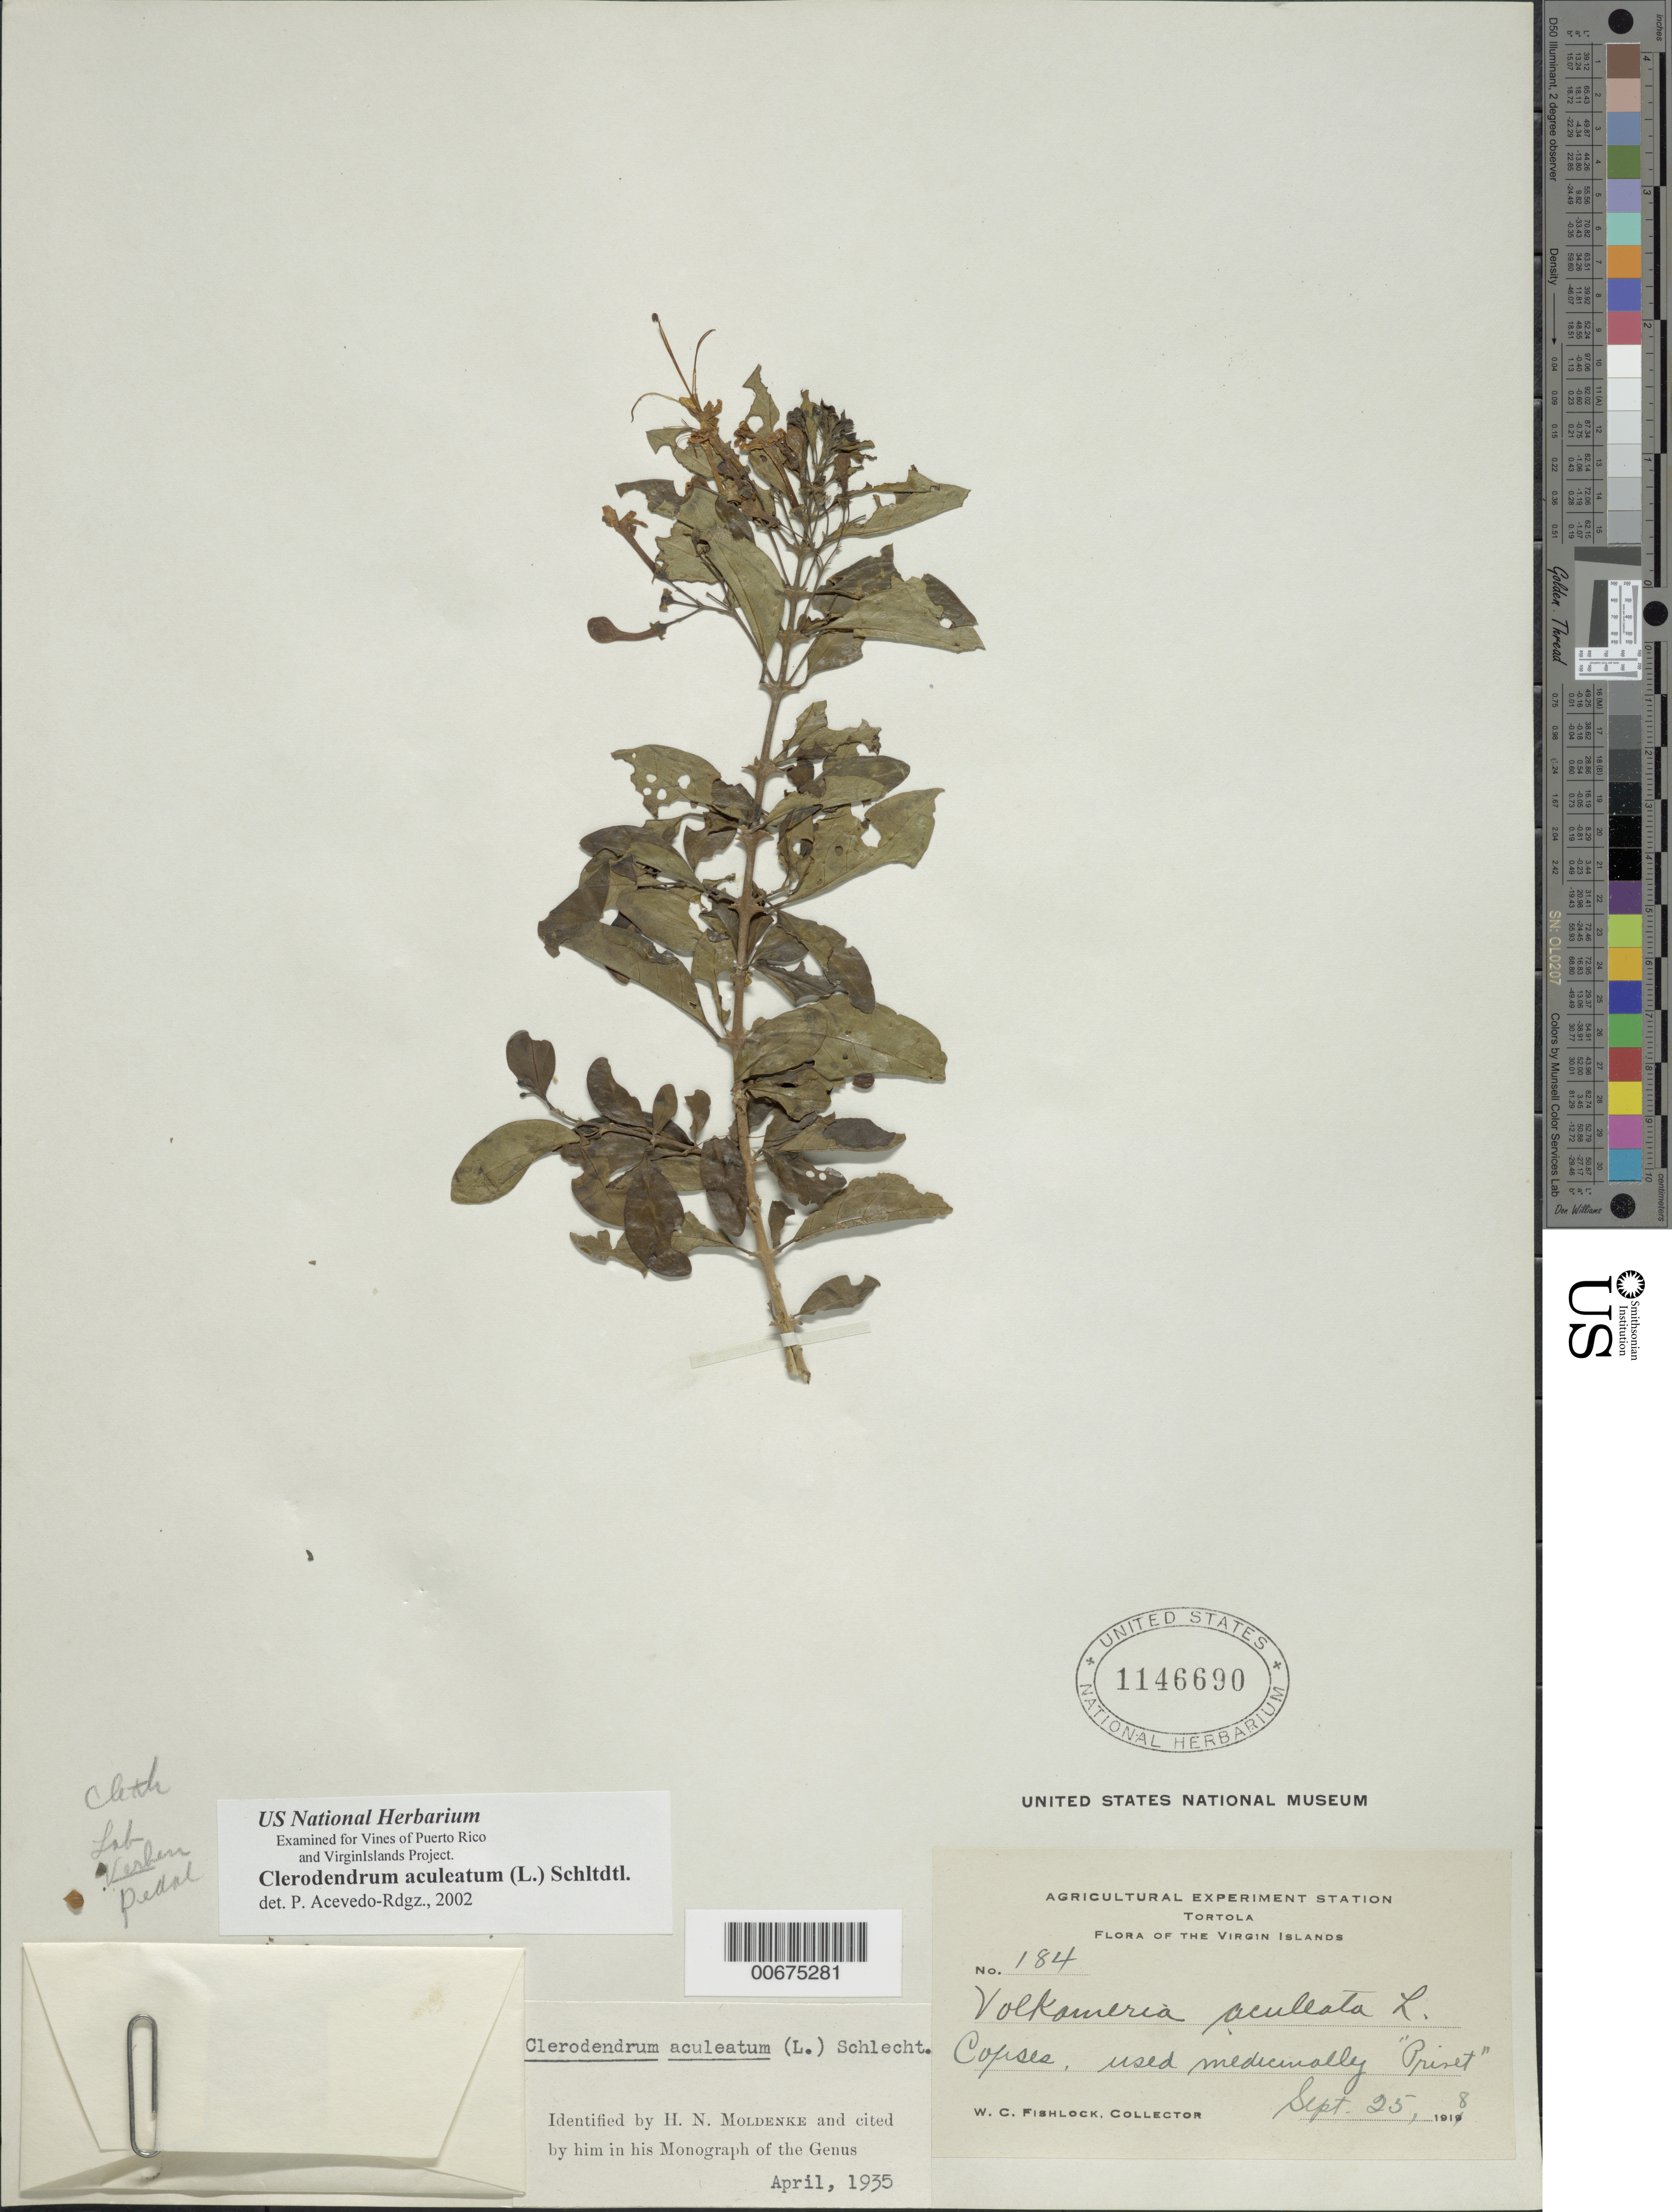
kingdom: Plantae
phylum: Tracheophyta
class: Magnoliopsida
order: Lamiales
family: Lamiaceae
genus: Clerodendrum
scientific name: Clerodendrum aculeatum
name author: (L.) Schltdl.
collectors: W. Fishlock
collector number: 184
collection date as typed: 25 Sep 1918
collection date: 1918-09-25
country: British Virgin Islands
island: Tortola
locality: Tortola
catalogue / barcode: US 1146690